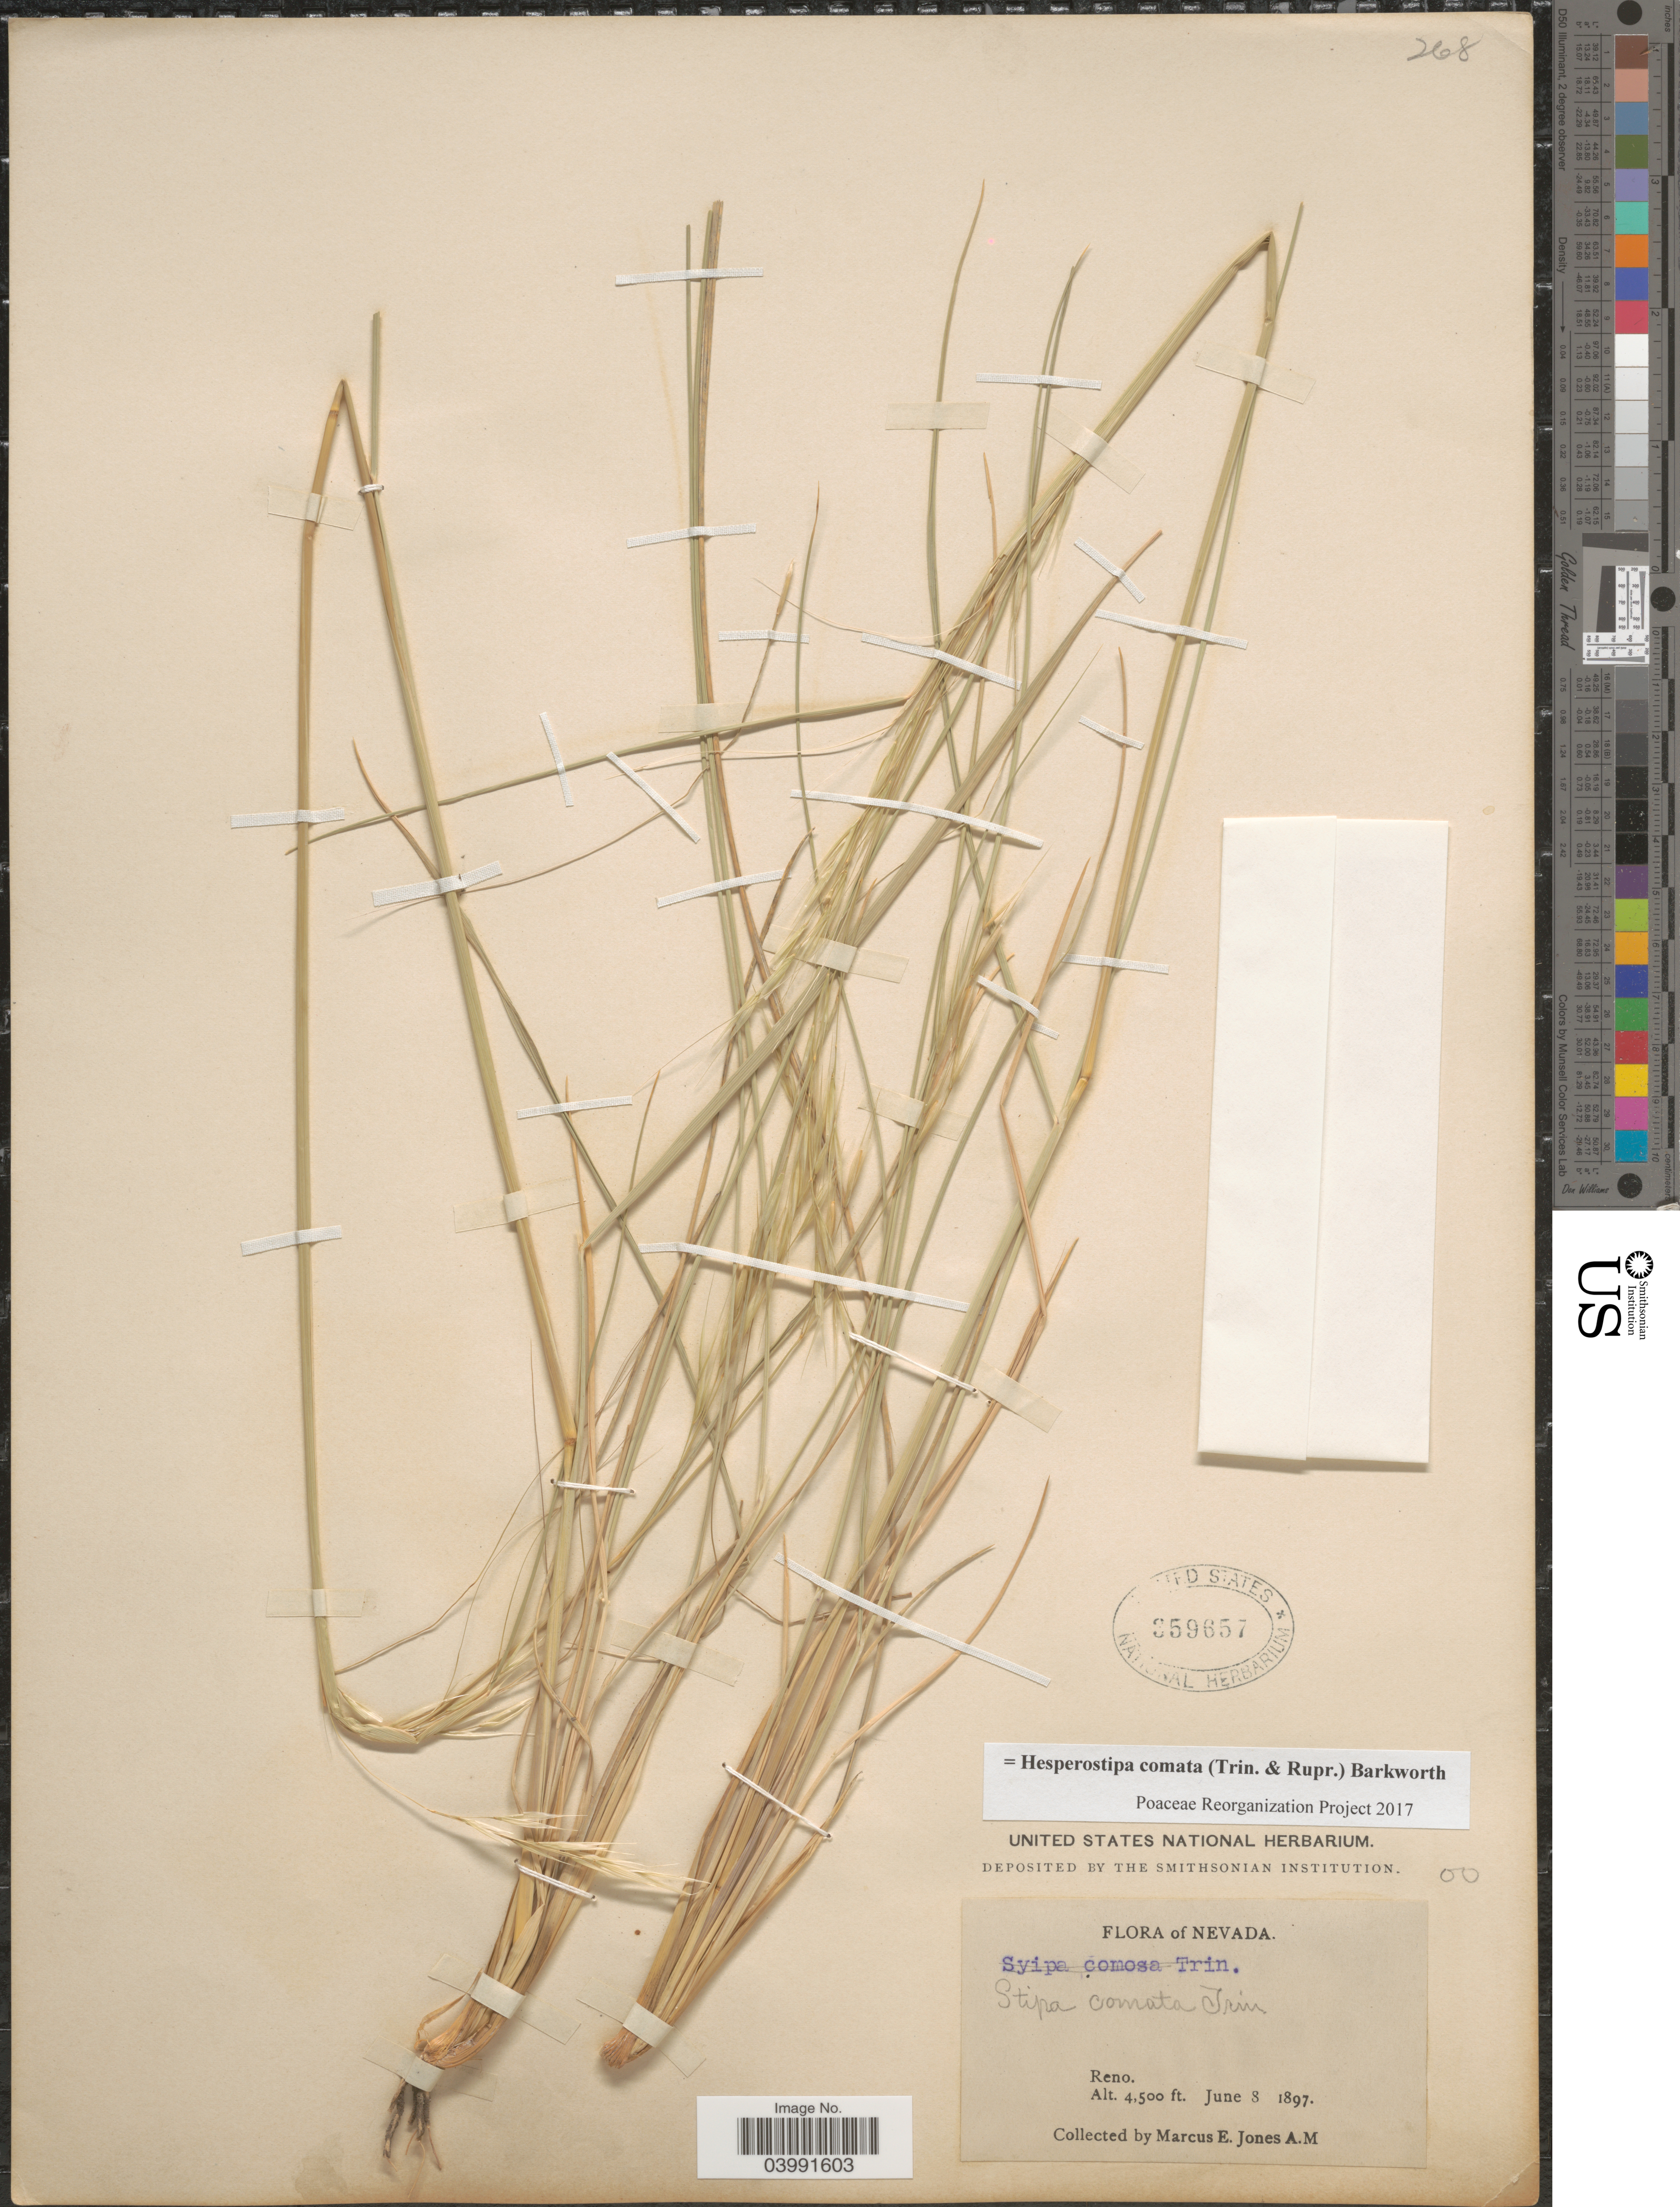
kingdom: Plantae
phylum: Tracheophyta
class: Liliopsida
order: Poales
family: Poaceae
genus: Hesperostipa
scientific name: Hesperostipa comata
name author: (Trin. & Rupr.) Barkworth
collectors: M. E. Jones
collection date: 1897-06-08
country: United States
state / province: Nevada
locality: Reno.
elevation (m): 1372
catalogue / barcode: US 359657